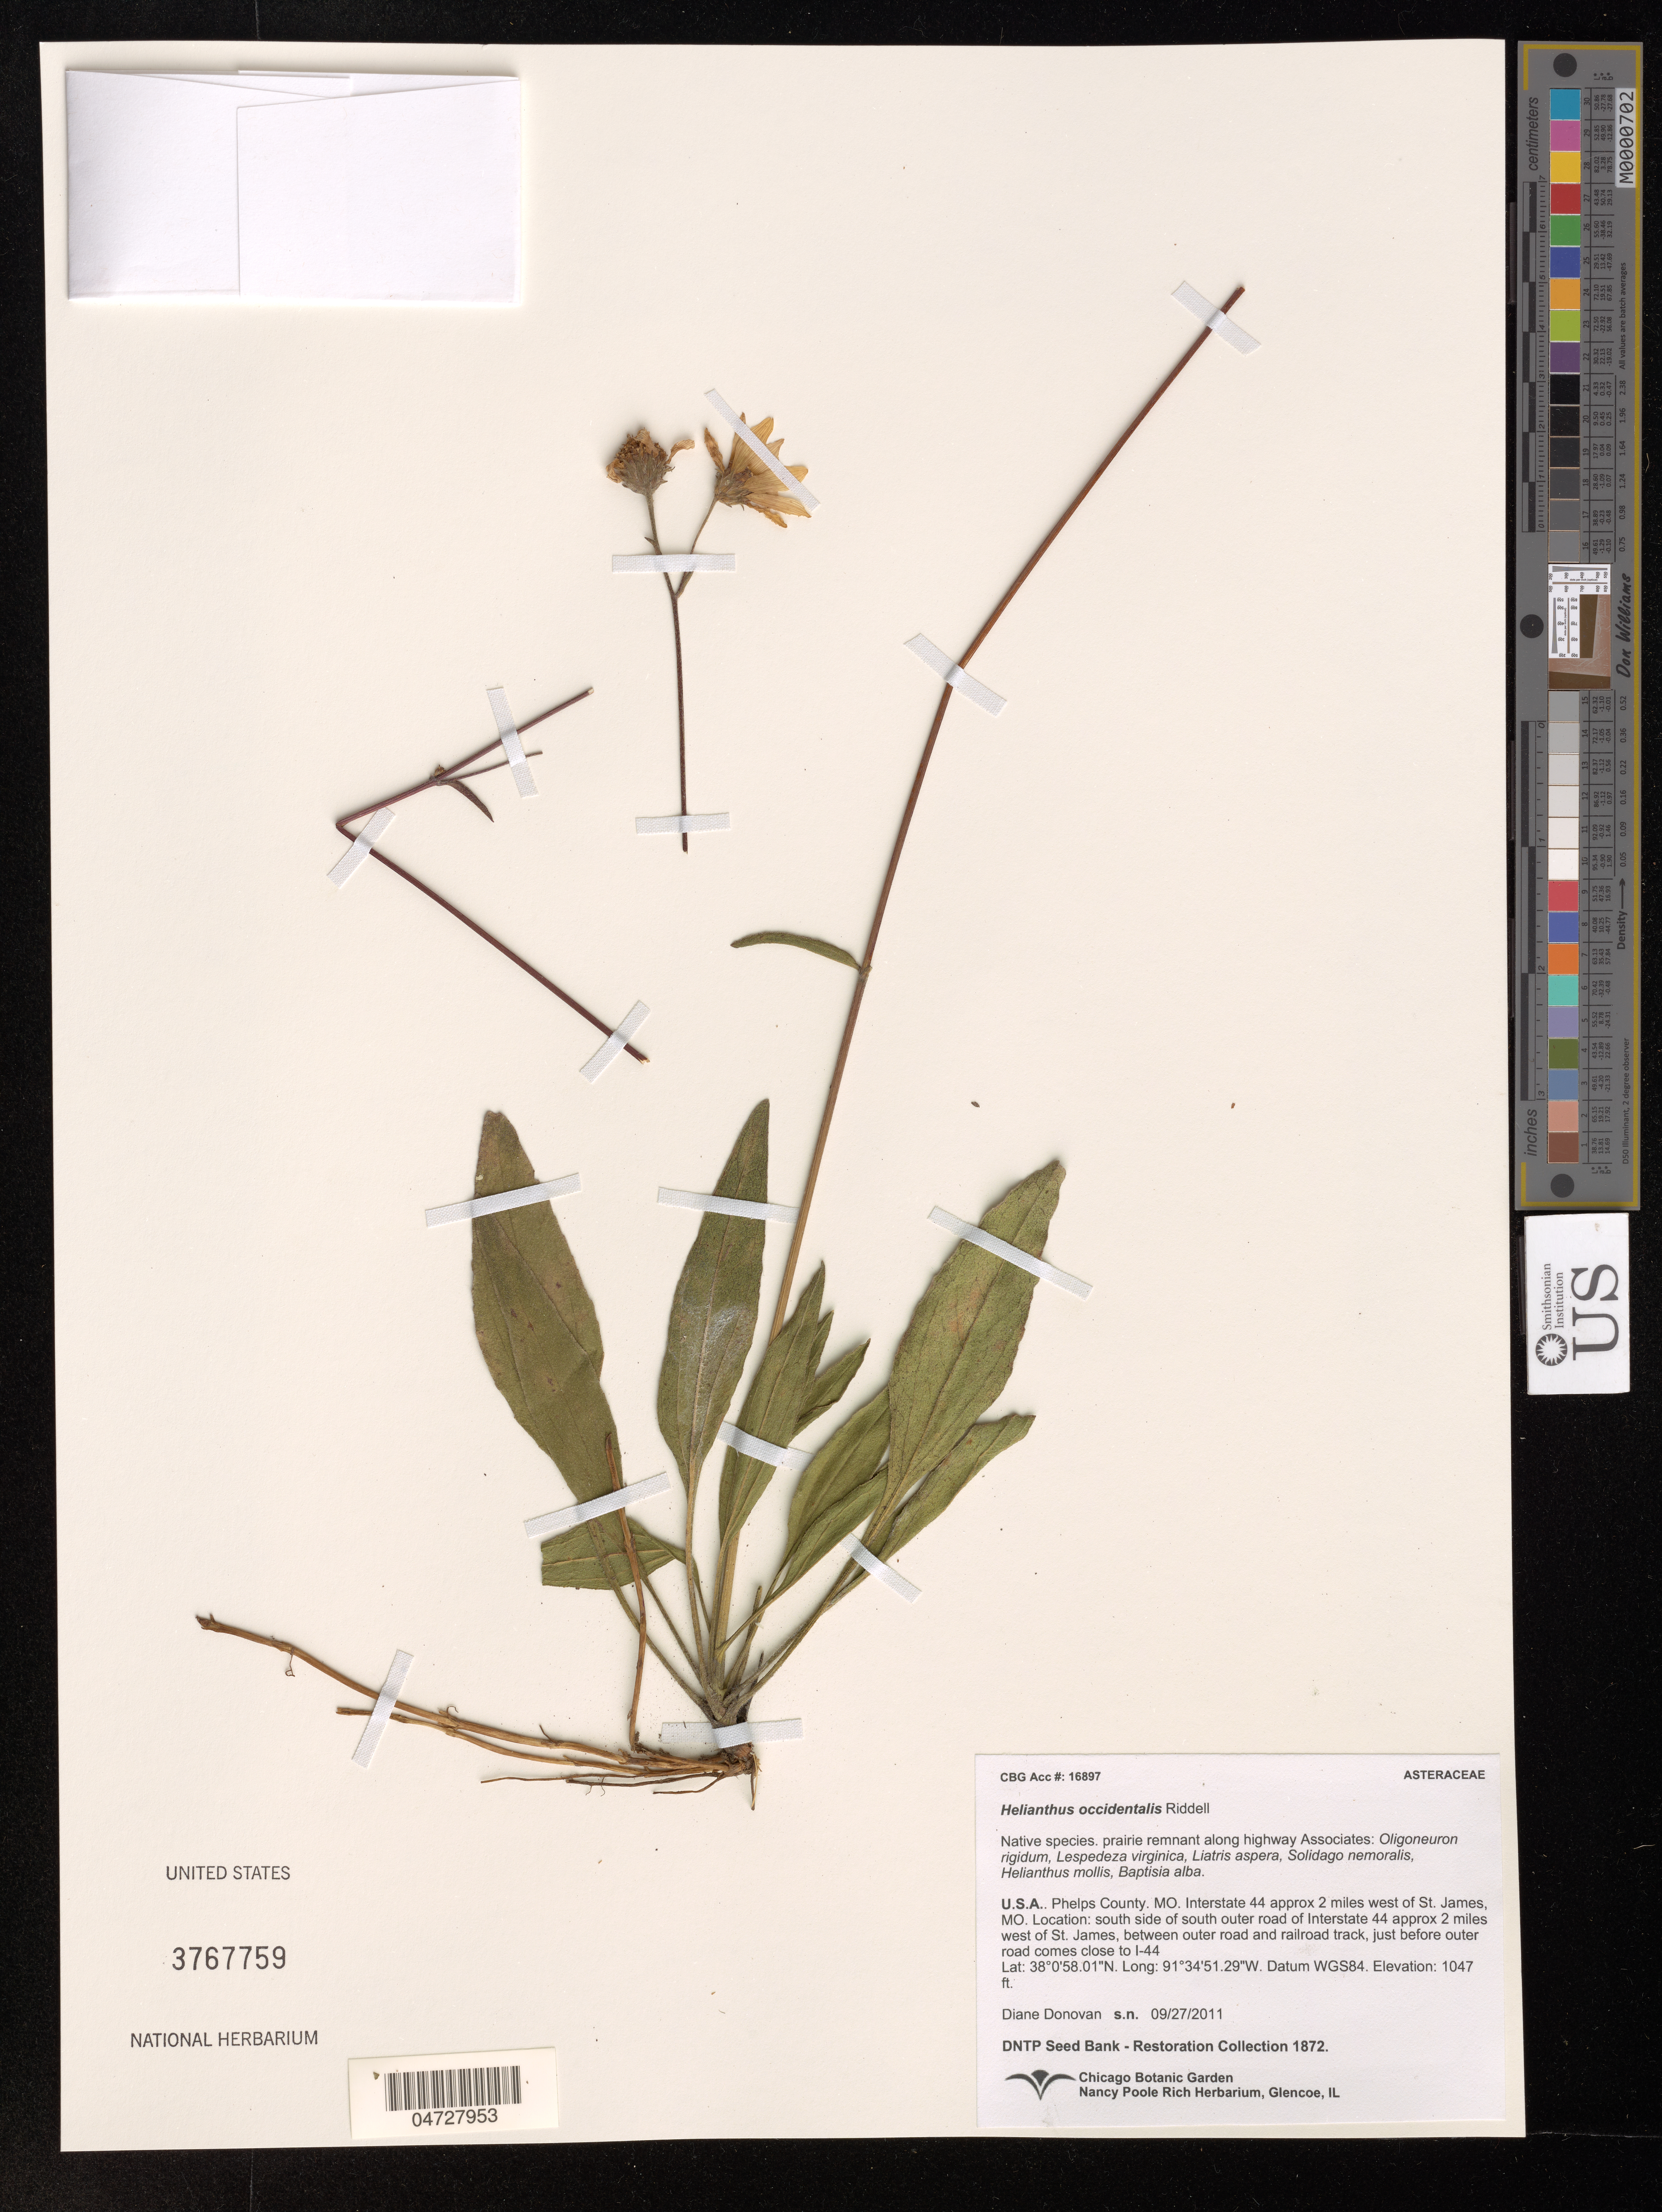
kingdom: Plantae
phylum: Tracheophyta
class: Magnoliopsida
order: Asterales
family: Asteraceae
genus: Helianthus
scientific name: Helianthus occidentalis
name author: Riddell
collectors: D. Donovan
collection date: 2011-09-27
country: United States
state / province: Missouri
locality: Phelps County, Interstate 44 approx 2 miles west of S. James, south side of south outer road of Interstate 44 approx 2 miles west of St. James, between outer road and railroad track, just before outer road comes close to I-44.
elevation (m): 319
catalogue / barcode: US 3767759